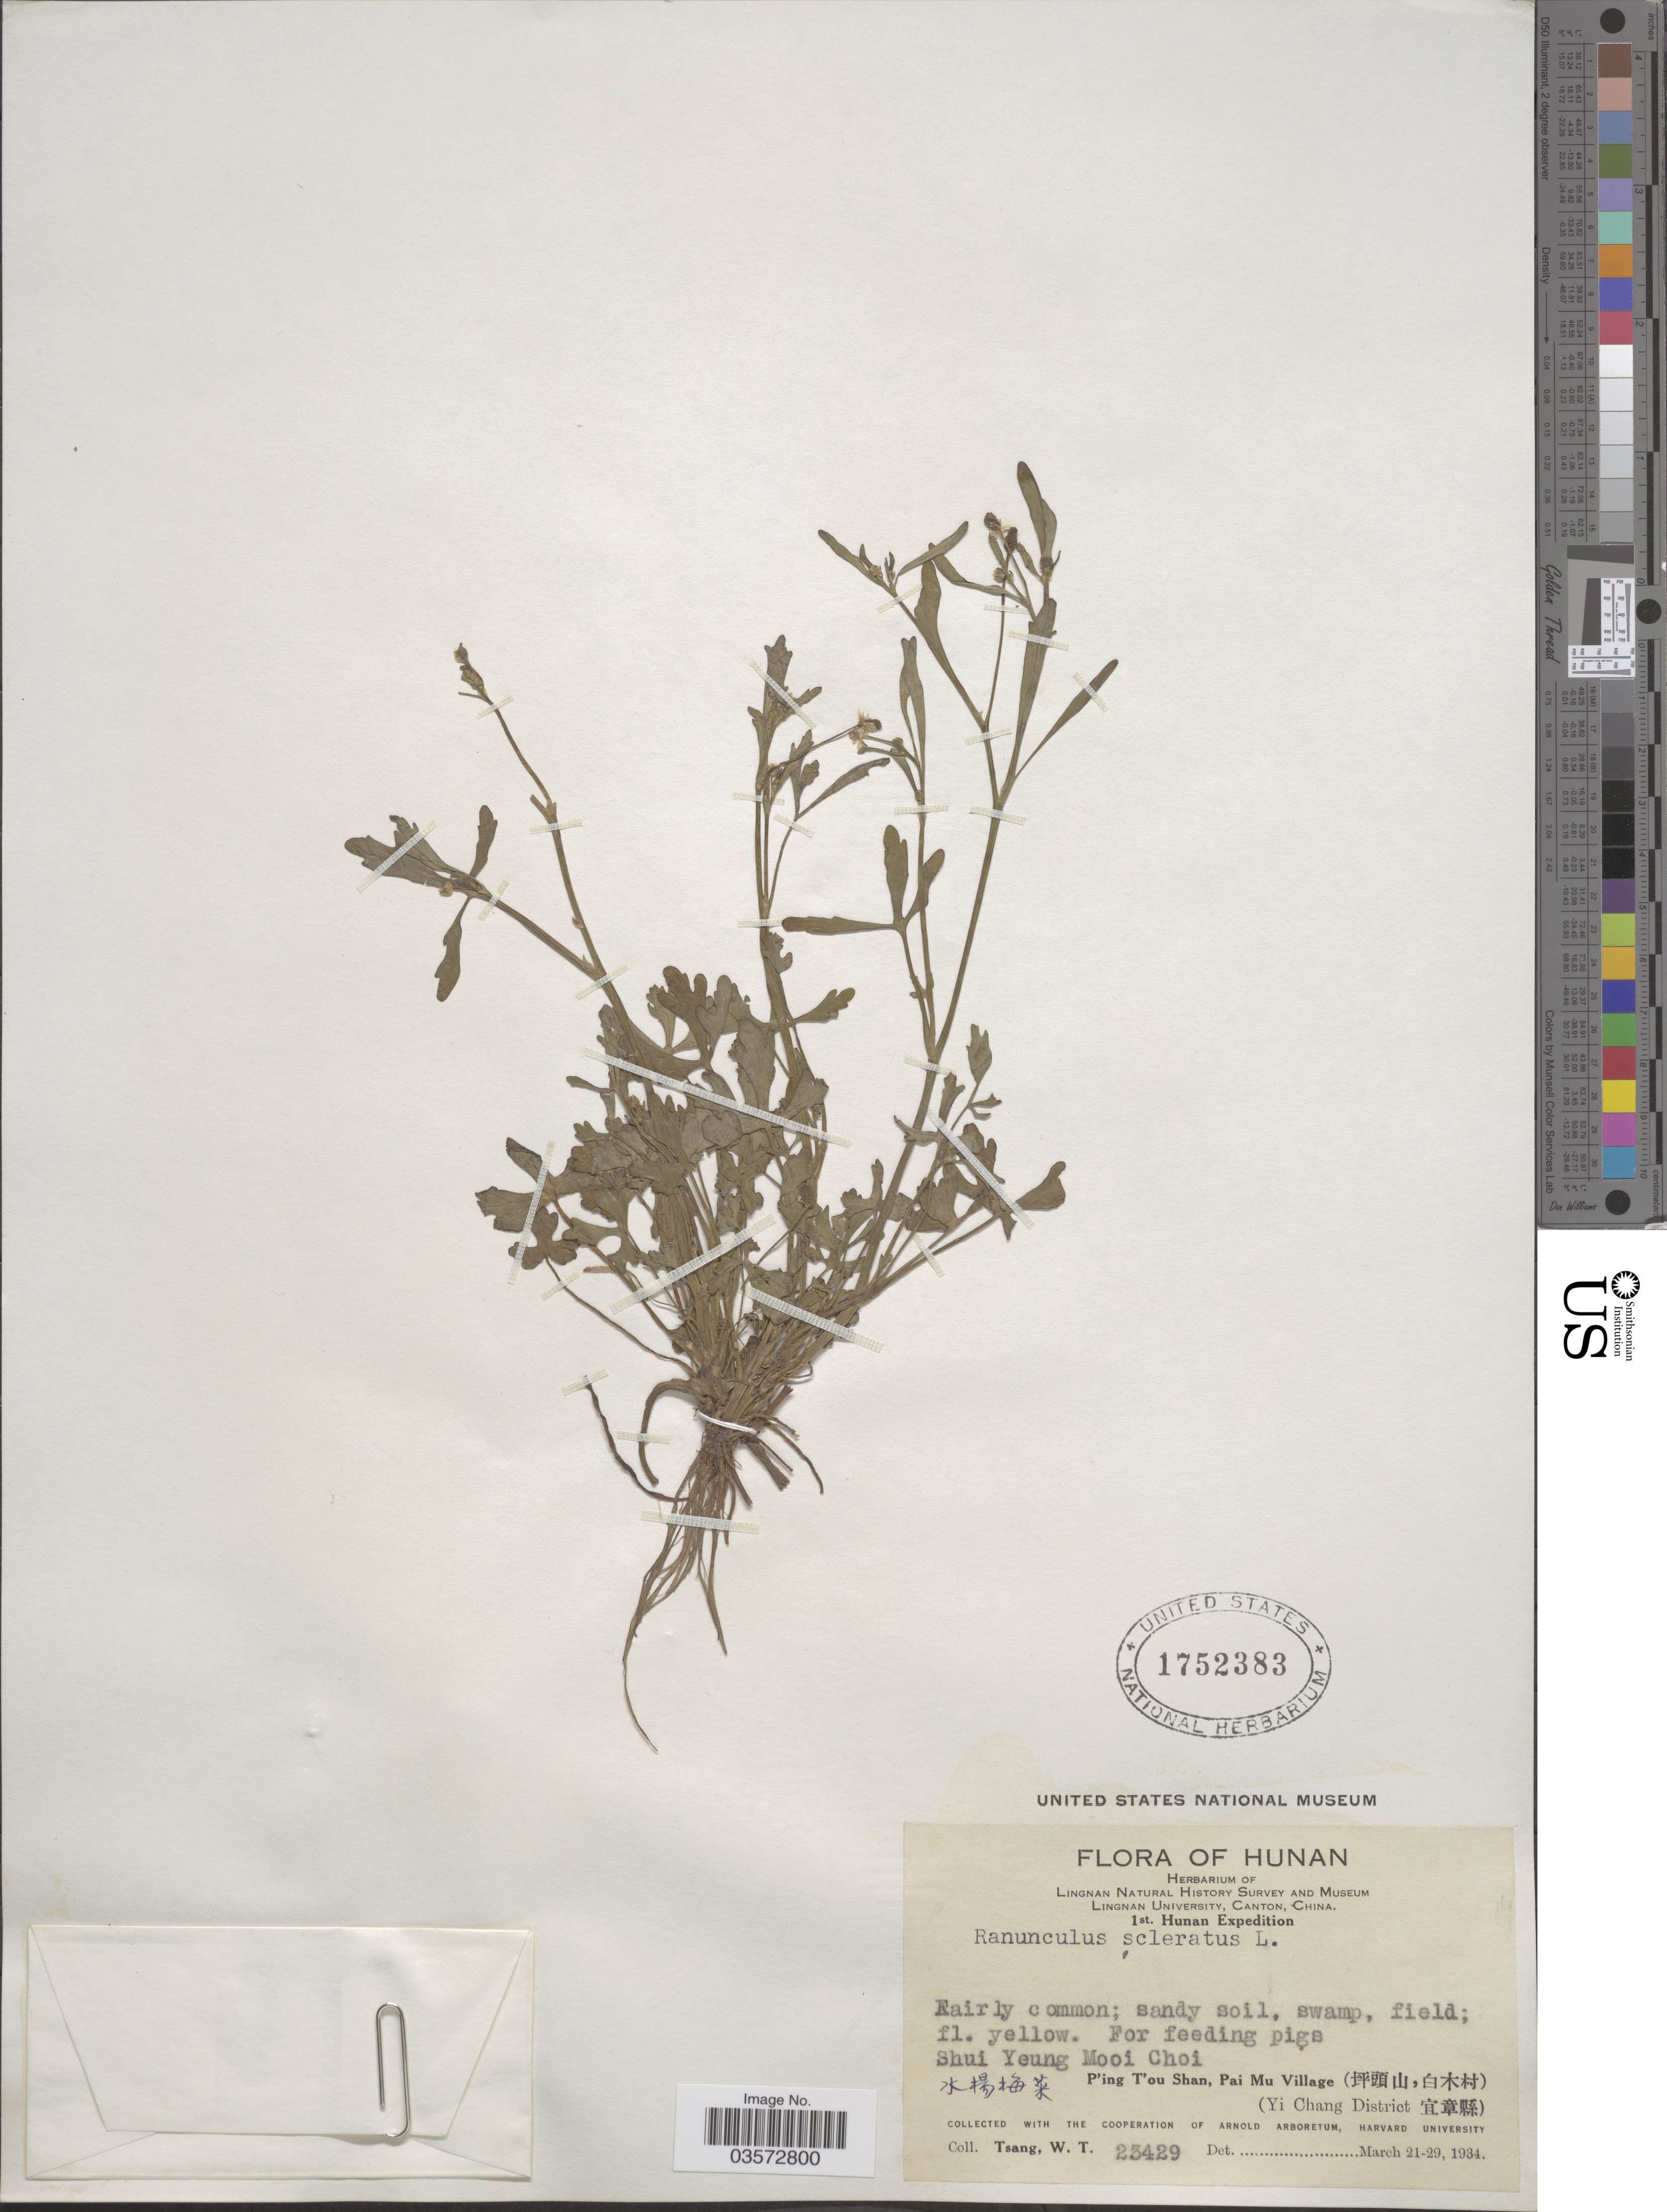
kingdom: Plantae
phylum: Tracheophyta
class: Magnoliopsida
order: Ranunculales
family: Ranunculaceae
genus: Ranunculus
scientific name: Ranunculus sceleratus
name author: L.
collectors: W. T. Tsang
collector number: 23429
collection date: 1934-03-21/1934-03-29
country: China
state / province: Hunan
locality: Shui Yeung Mooi Choi X. P'ing T'ou Shan, Pai Mu Village (X), {Yi Chang District X).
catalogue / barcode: US 1752383